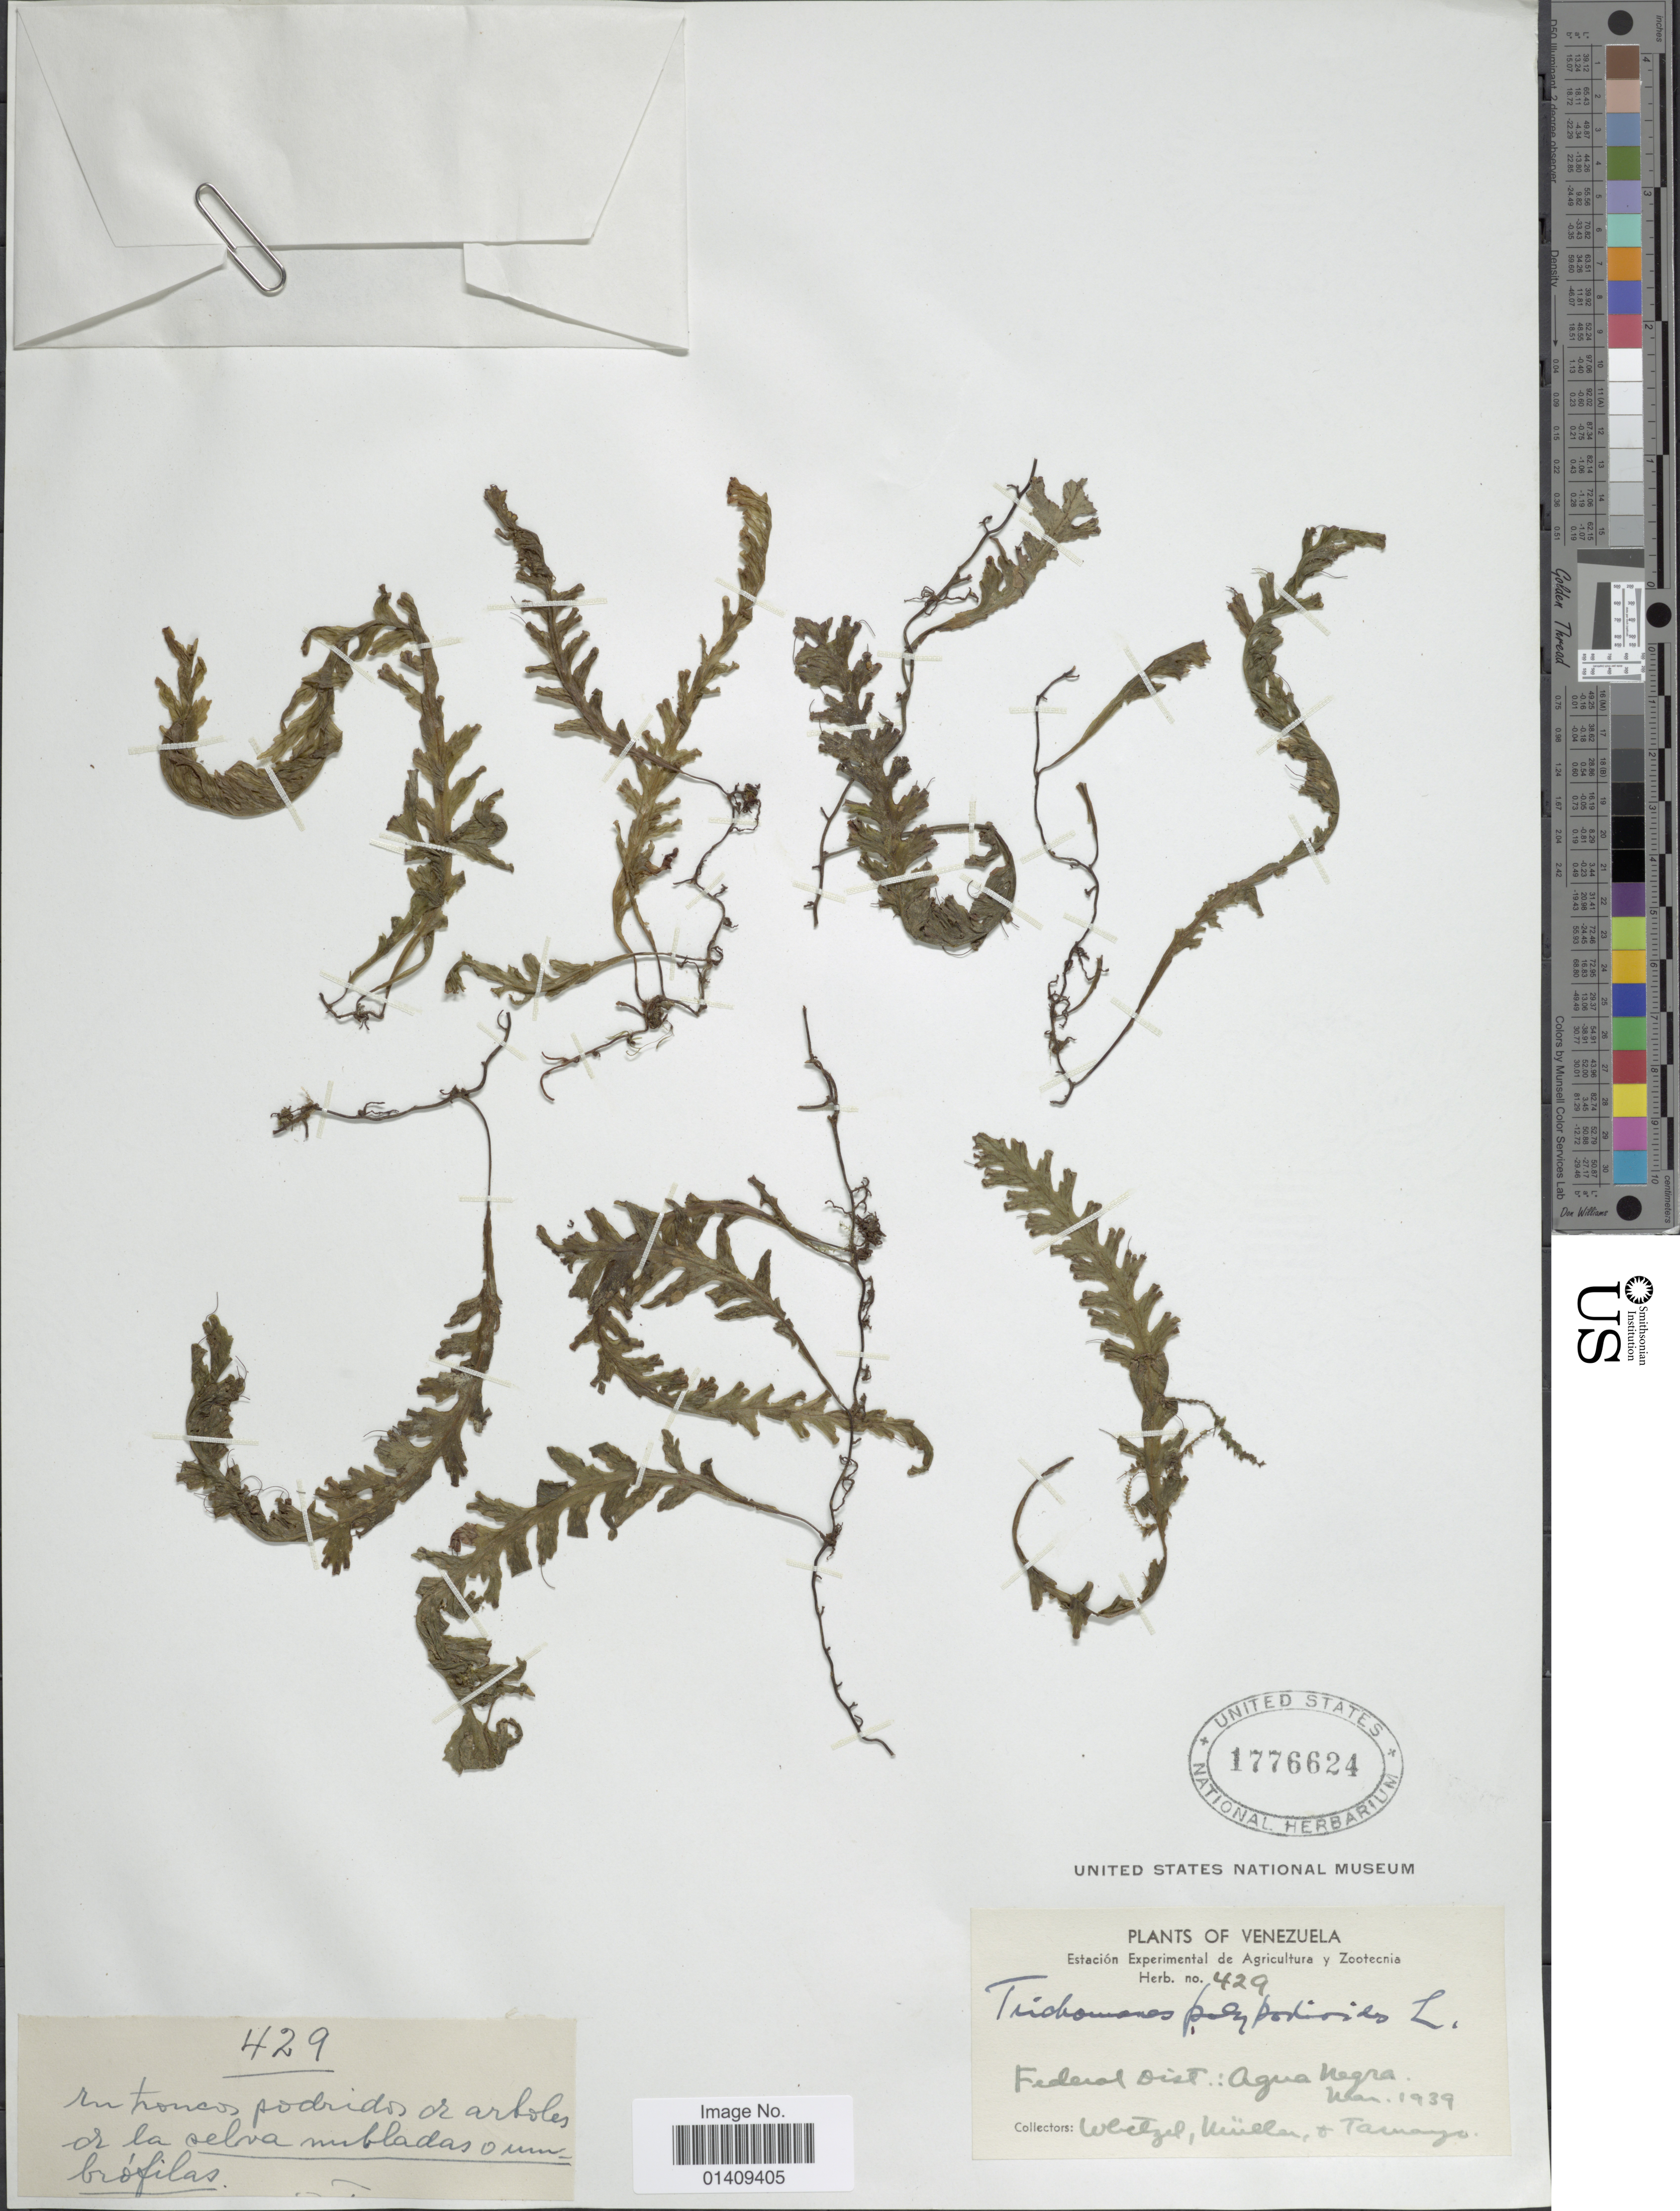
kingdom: Plantae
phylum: Tracheophyta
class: Polypodiopsida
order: Hymenophyllales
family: Hymenophyllaceae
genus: Trichomanes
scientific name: Trichomanes polypodioides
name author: L.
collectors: Wetzel, Müller & -. Tamayo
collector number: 429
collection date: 1939-03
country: Venezuela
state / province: Distrito Federal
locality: Federal Dist: Agua Negra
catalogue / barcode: US 1776624